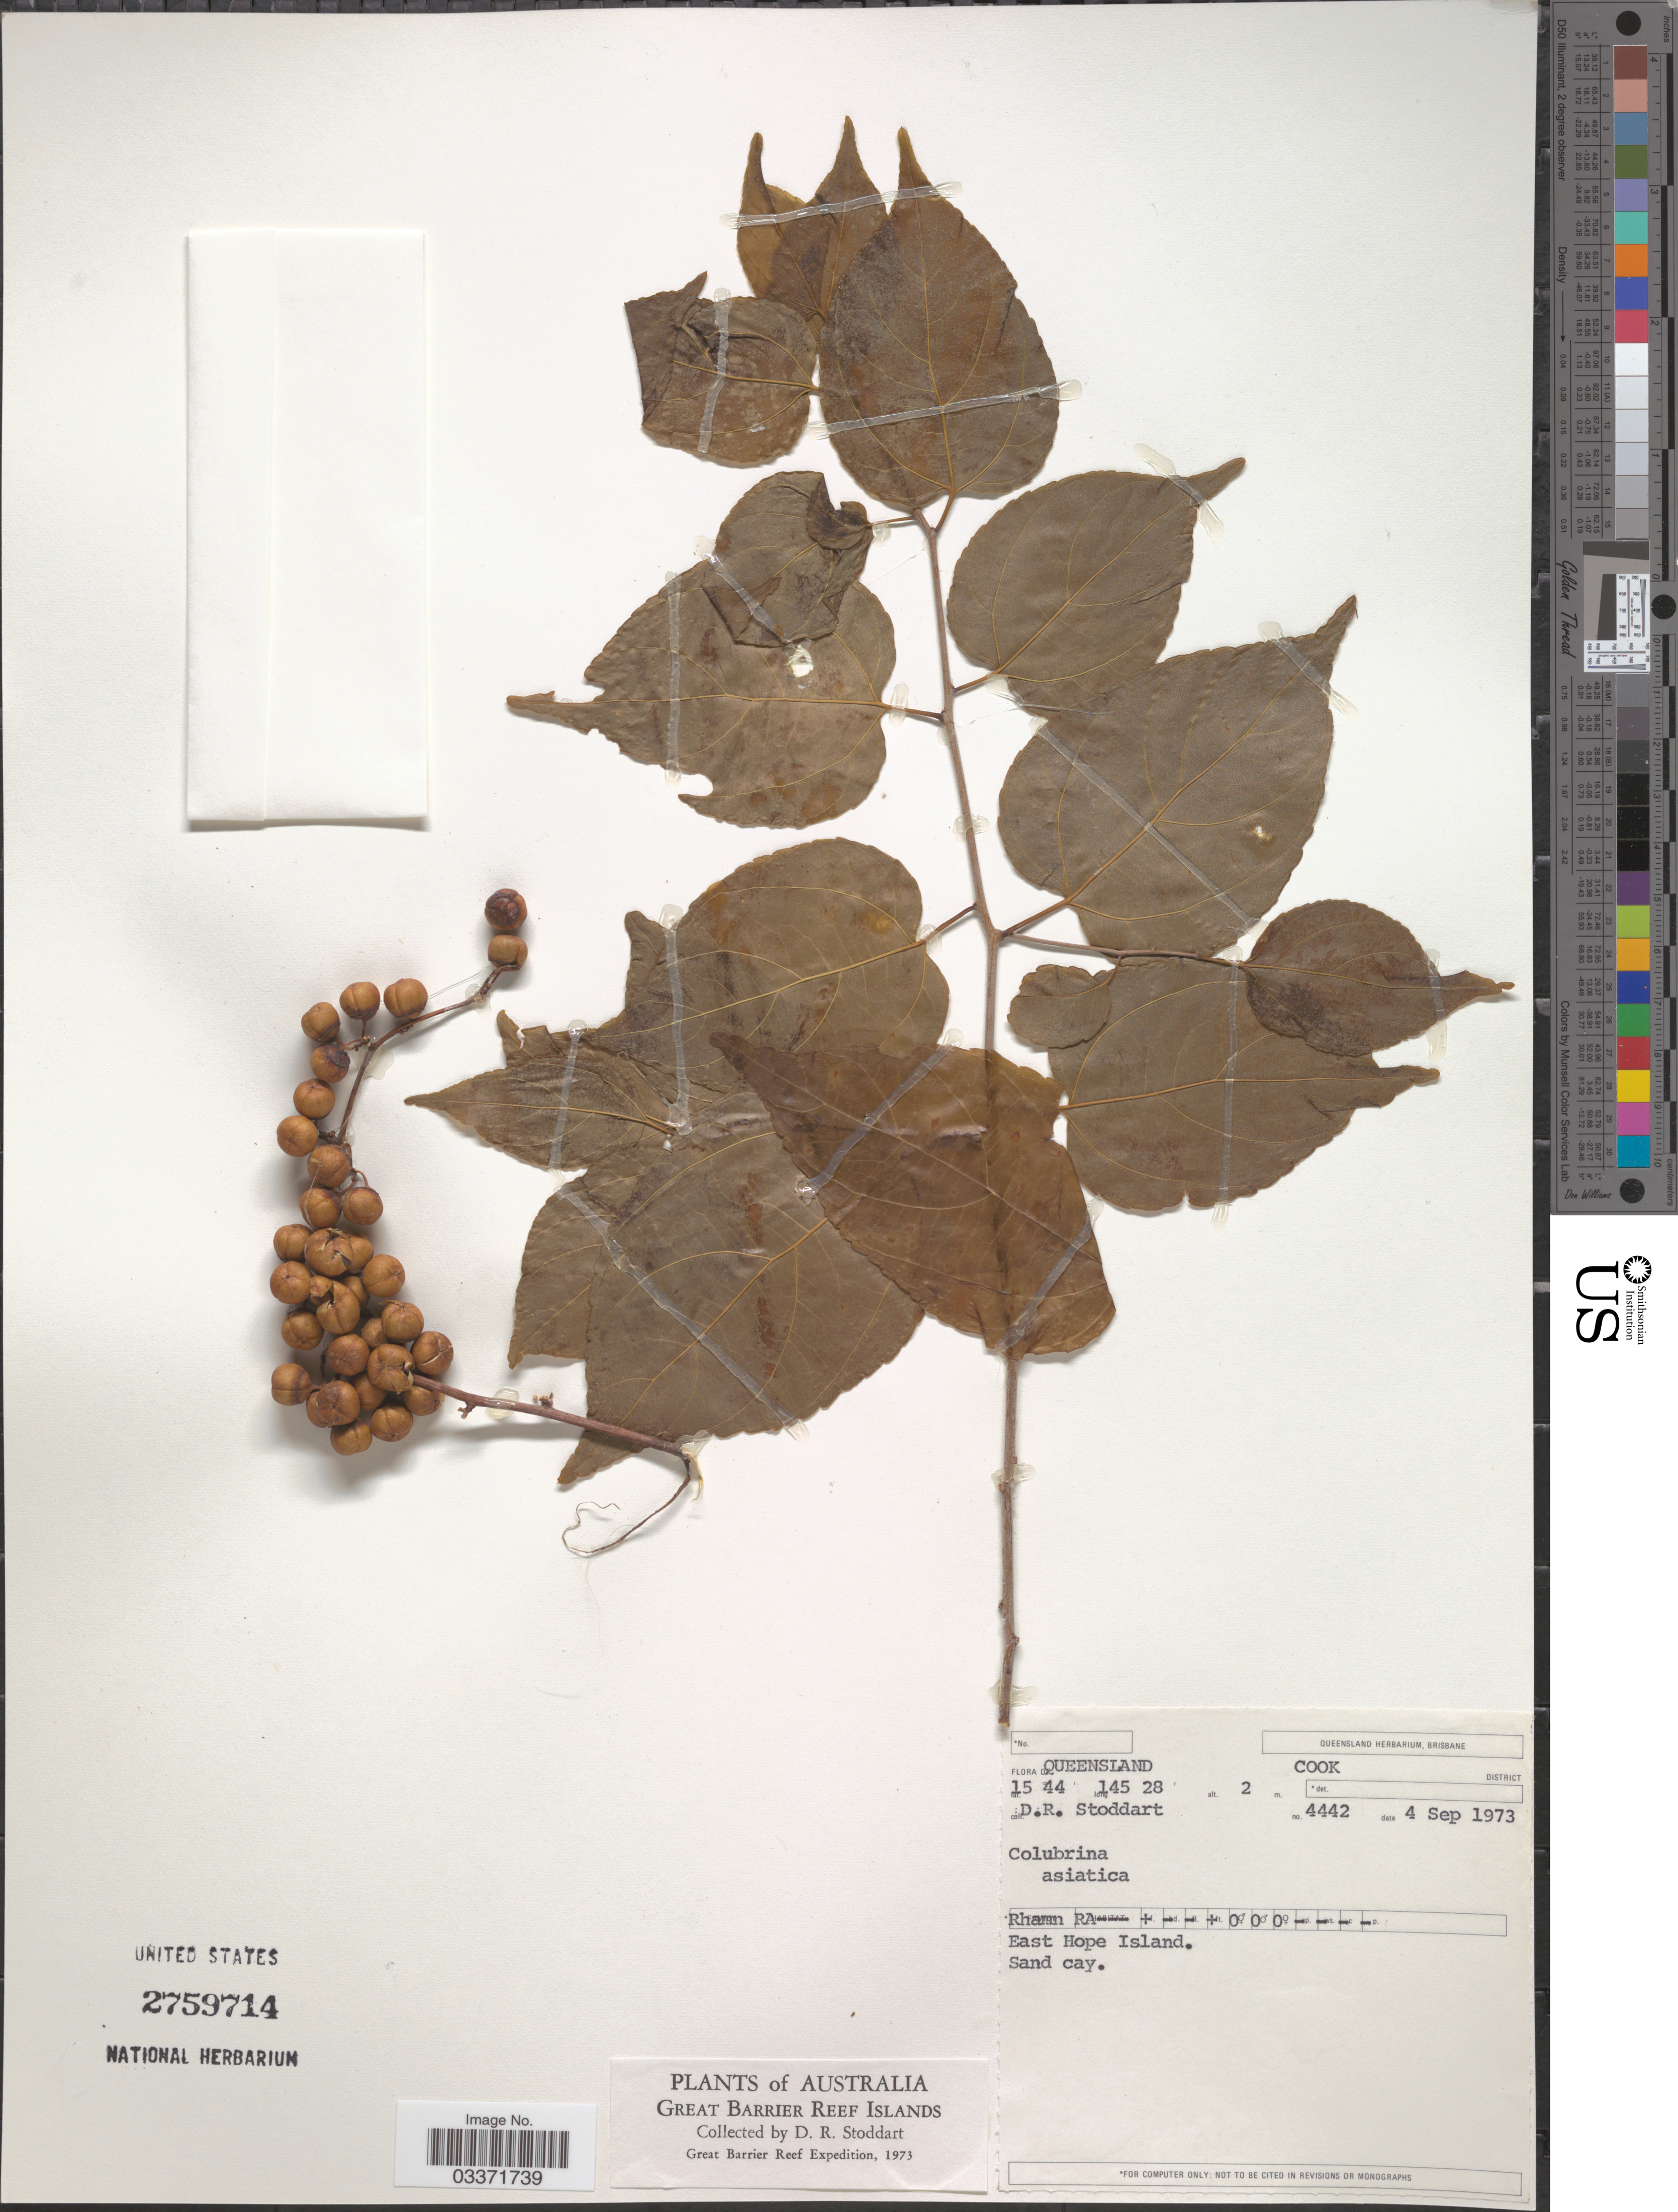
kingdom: Plantae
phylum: Tracheophyta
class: Magnoliopsida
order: Rosales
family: Rhamnaceae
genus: Colubrina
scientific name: Colubrina asiatica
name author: (L.) Brongn.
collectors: D. R. Stoddart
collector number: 4442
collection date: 1973-09-04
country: Australia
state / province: Queensland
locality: Great Barrier Reef Islands, Cook District, East Hope Island.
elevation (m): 2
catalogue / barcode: US 2759714